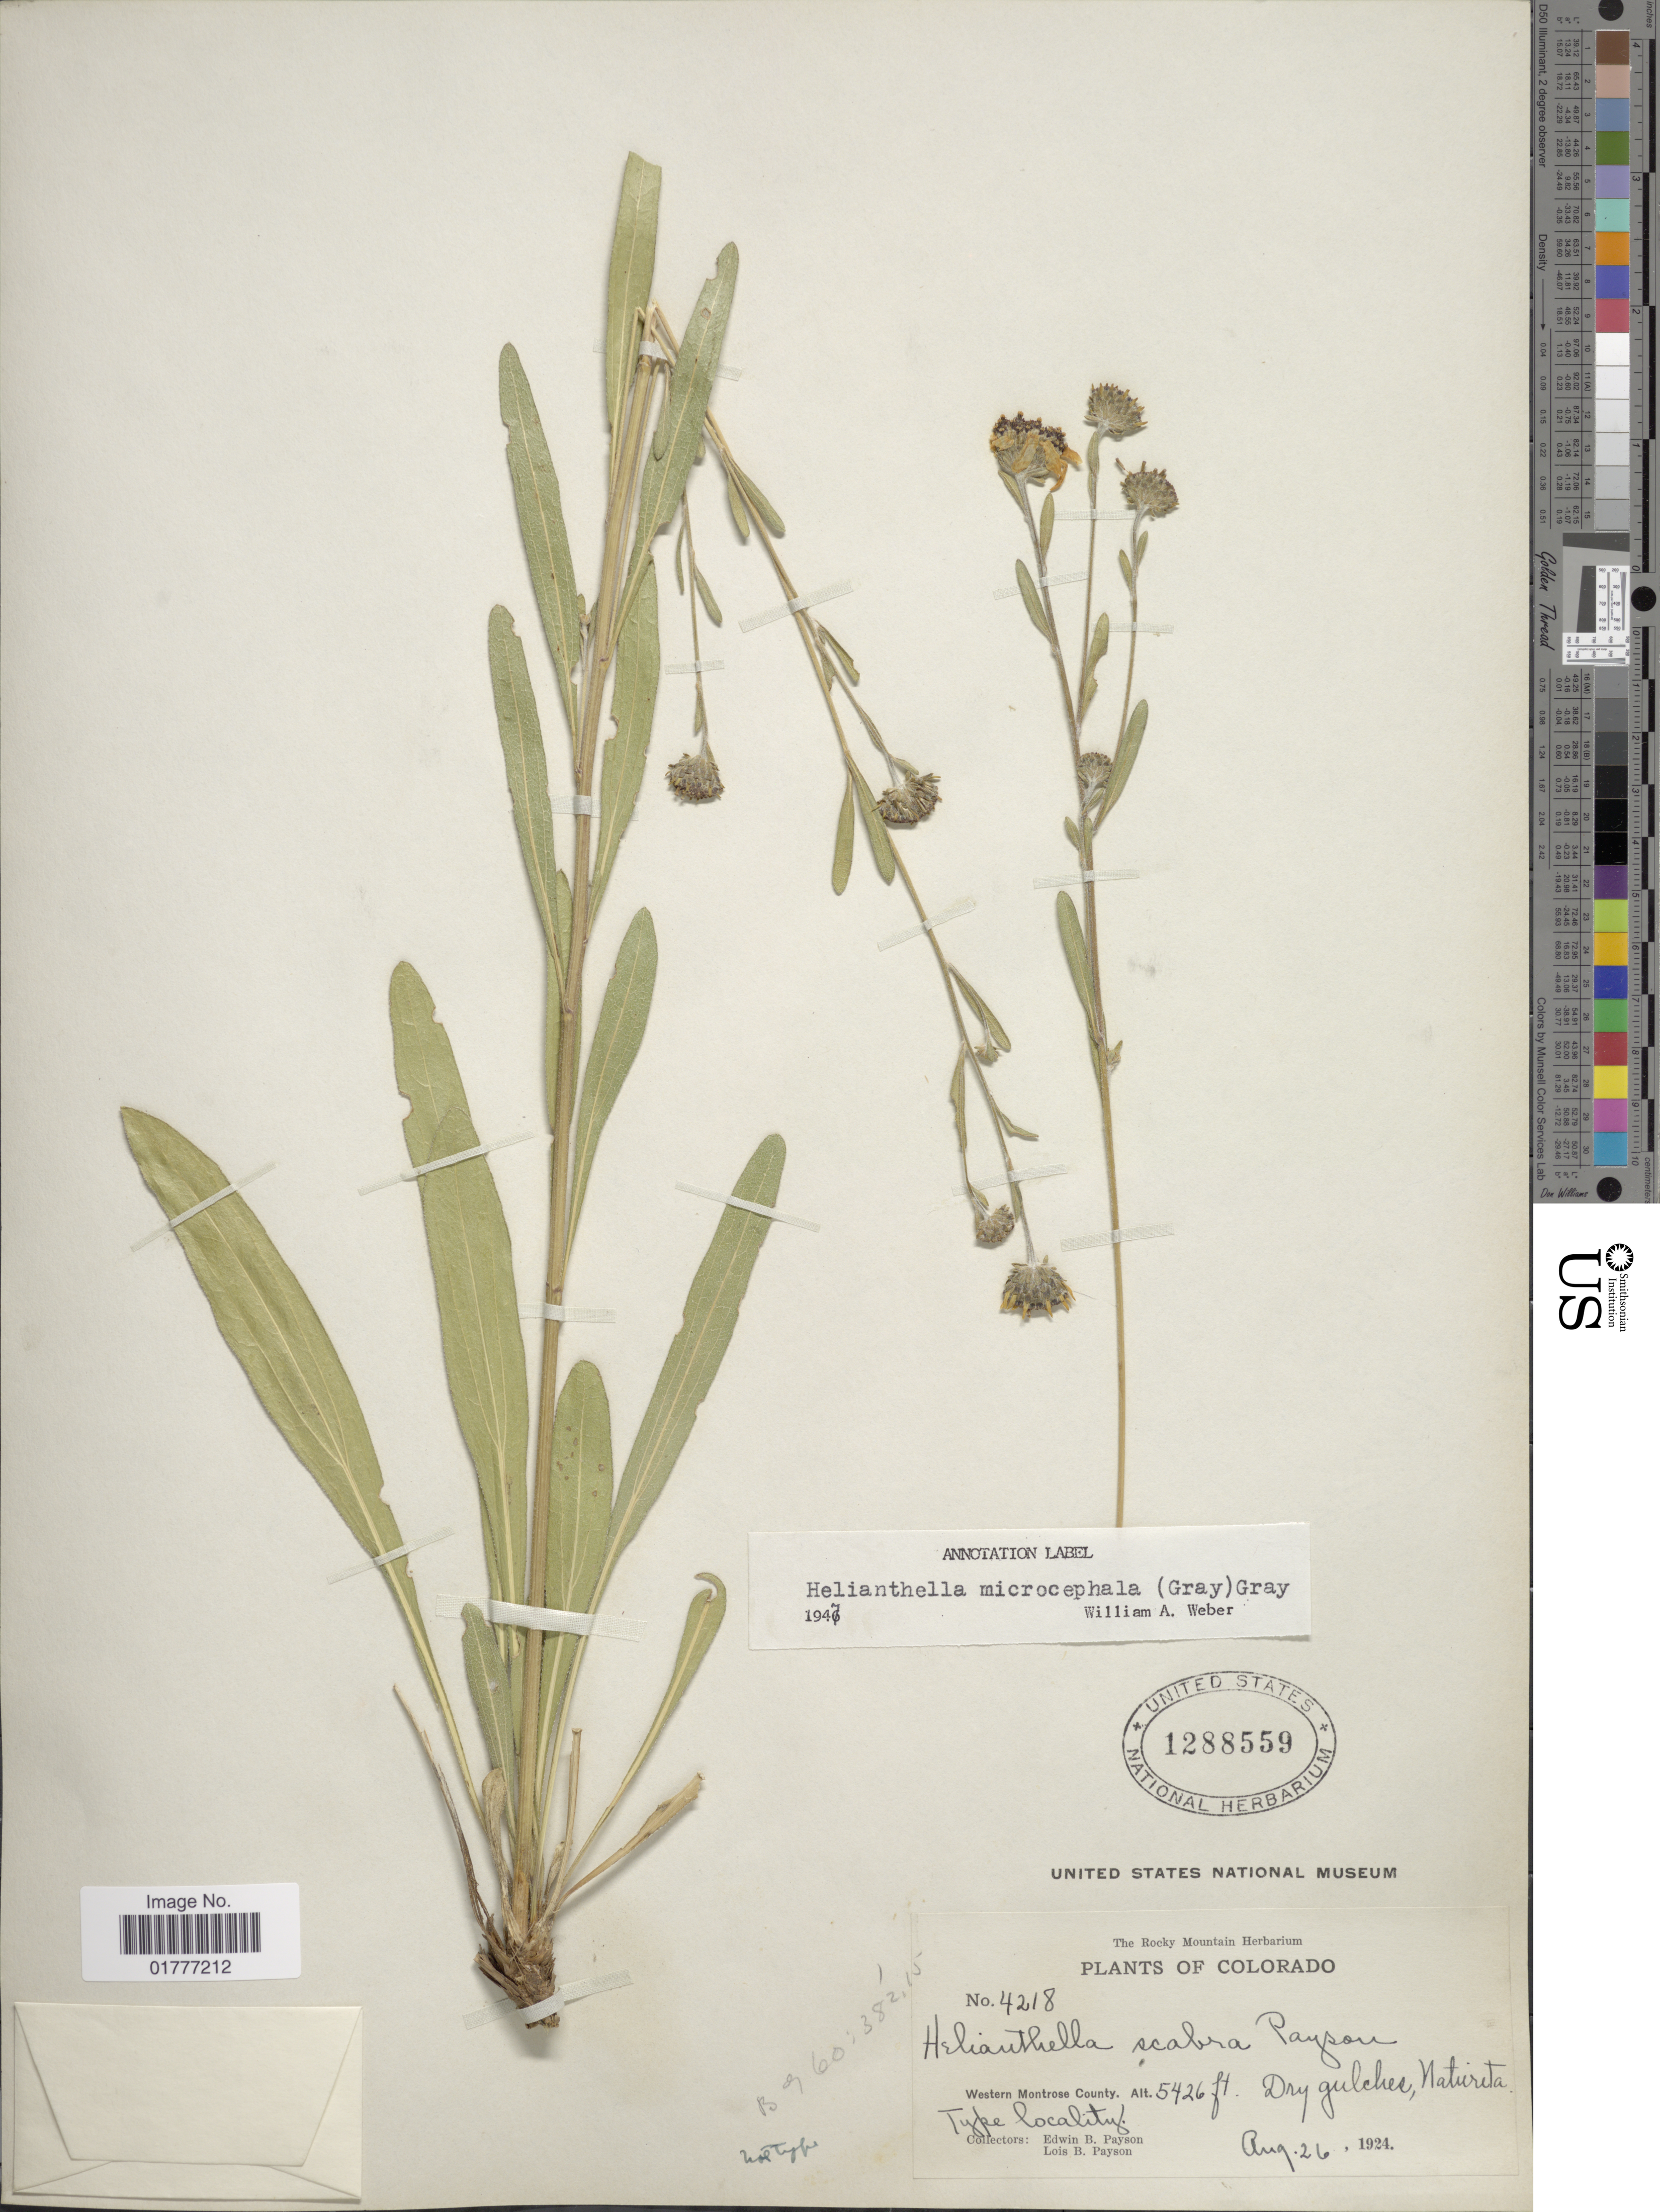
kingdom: Plantae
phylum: Tracheophyta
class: Magnoliopsida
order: Asterales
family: Asteraceae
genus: Helianthella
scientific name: Helianthella microcephala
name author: (A. Gray) A. Gray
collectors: E. B. Payson & L. Payson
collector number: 4218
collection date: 1924-08-26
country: United States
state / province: Colorado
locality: Western Montrose County. Naturita [unsure placement]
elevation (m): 1654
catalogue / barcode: US 1288559